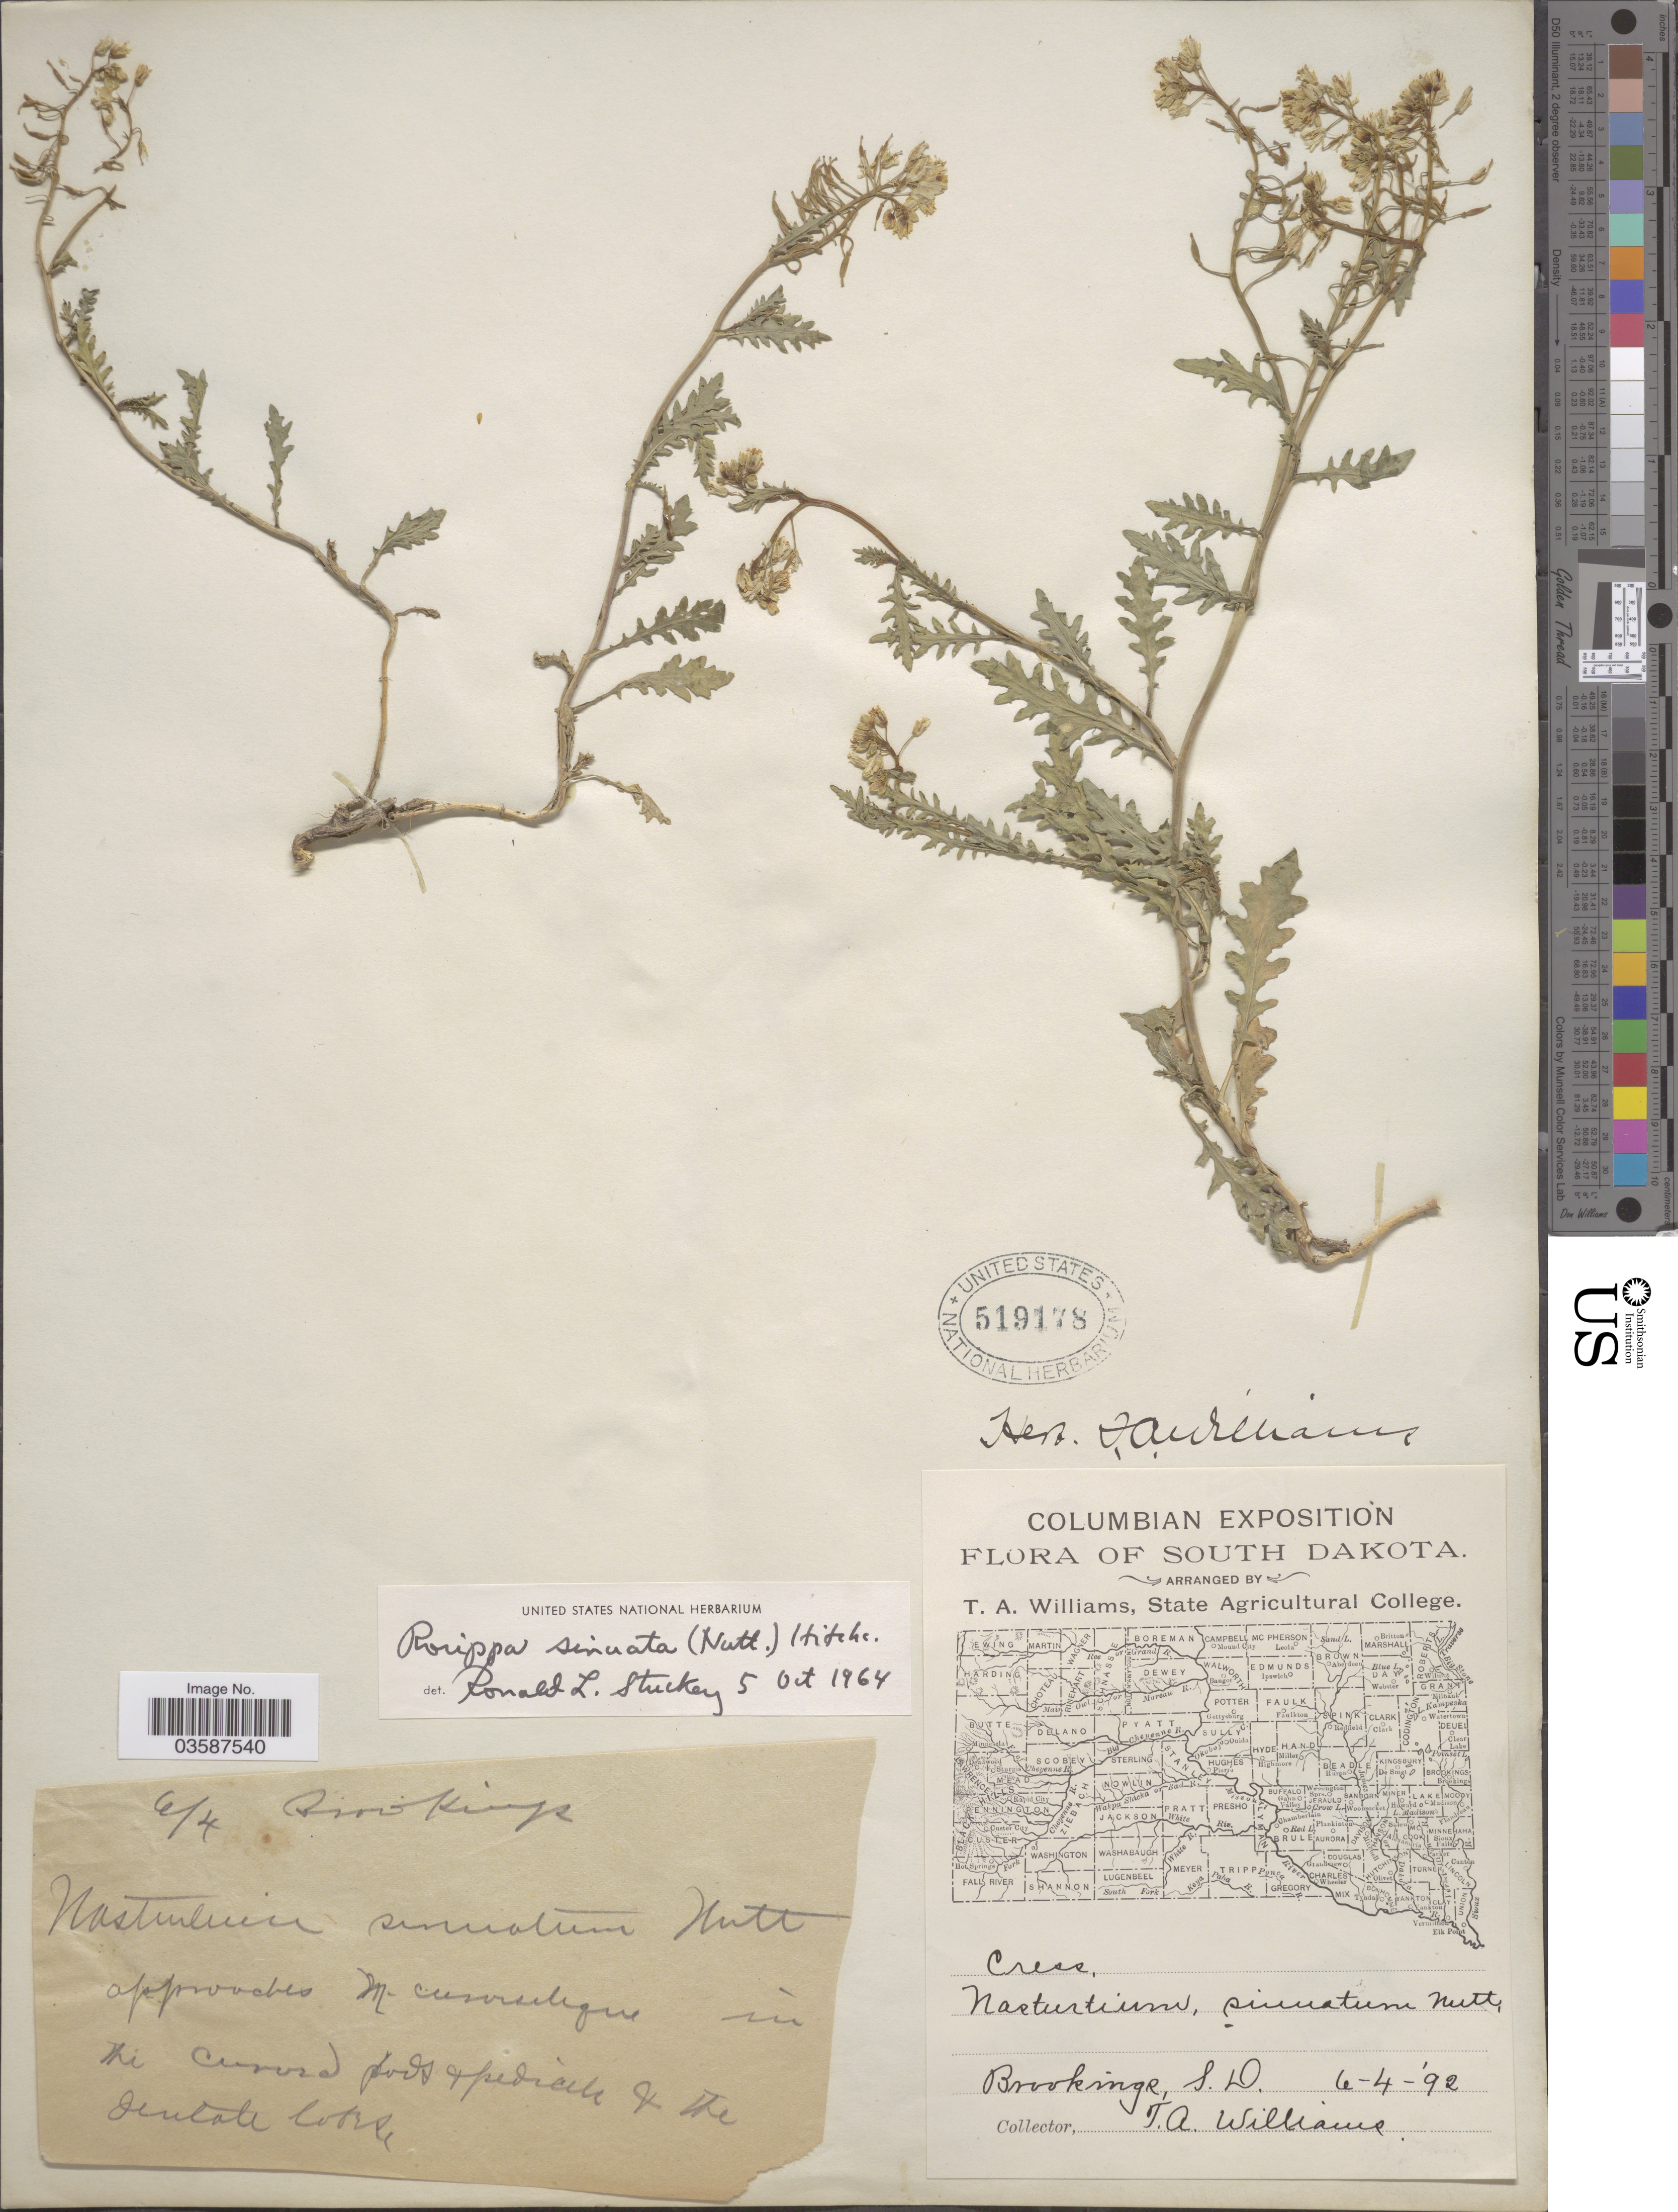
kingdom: Plantae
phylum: Tracheophyta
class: Magnoliopsida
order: Brassicales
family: Brassicaceae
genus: Rorippa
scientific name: Rorippa sinuata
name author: (Nutt.) Hitchc.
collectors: T. Williams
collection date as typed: Transcribed d/m/y: 4/6/92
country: United States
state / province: South Dakota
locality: Brookings.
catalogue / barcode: US 519178